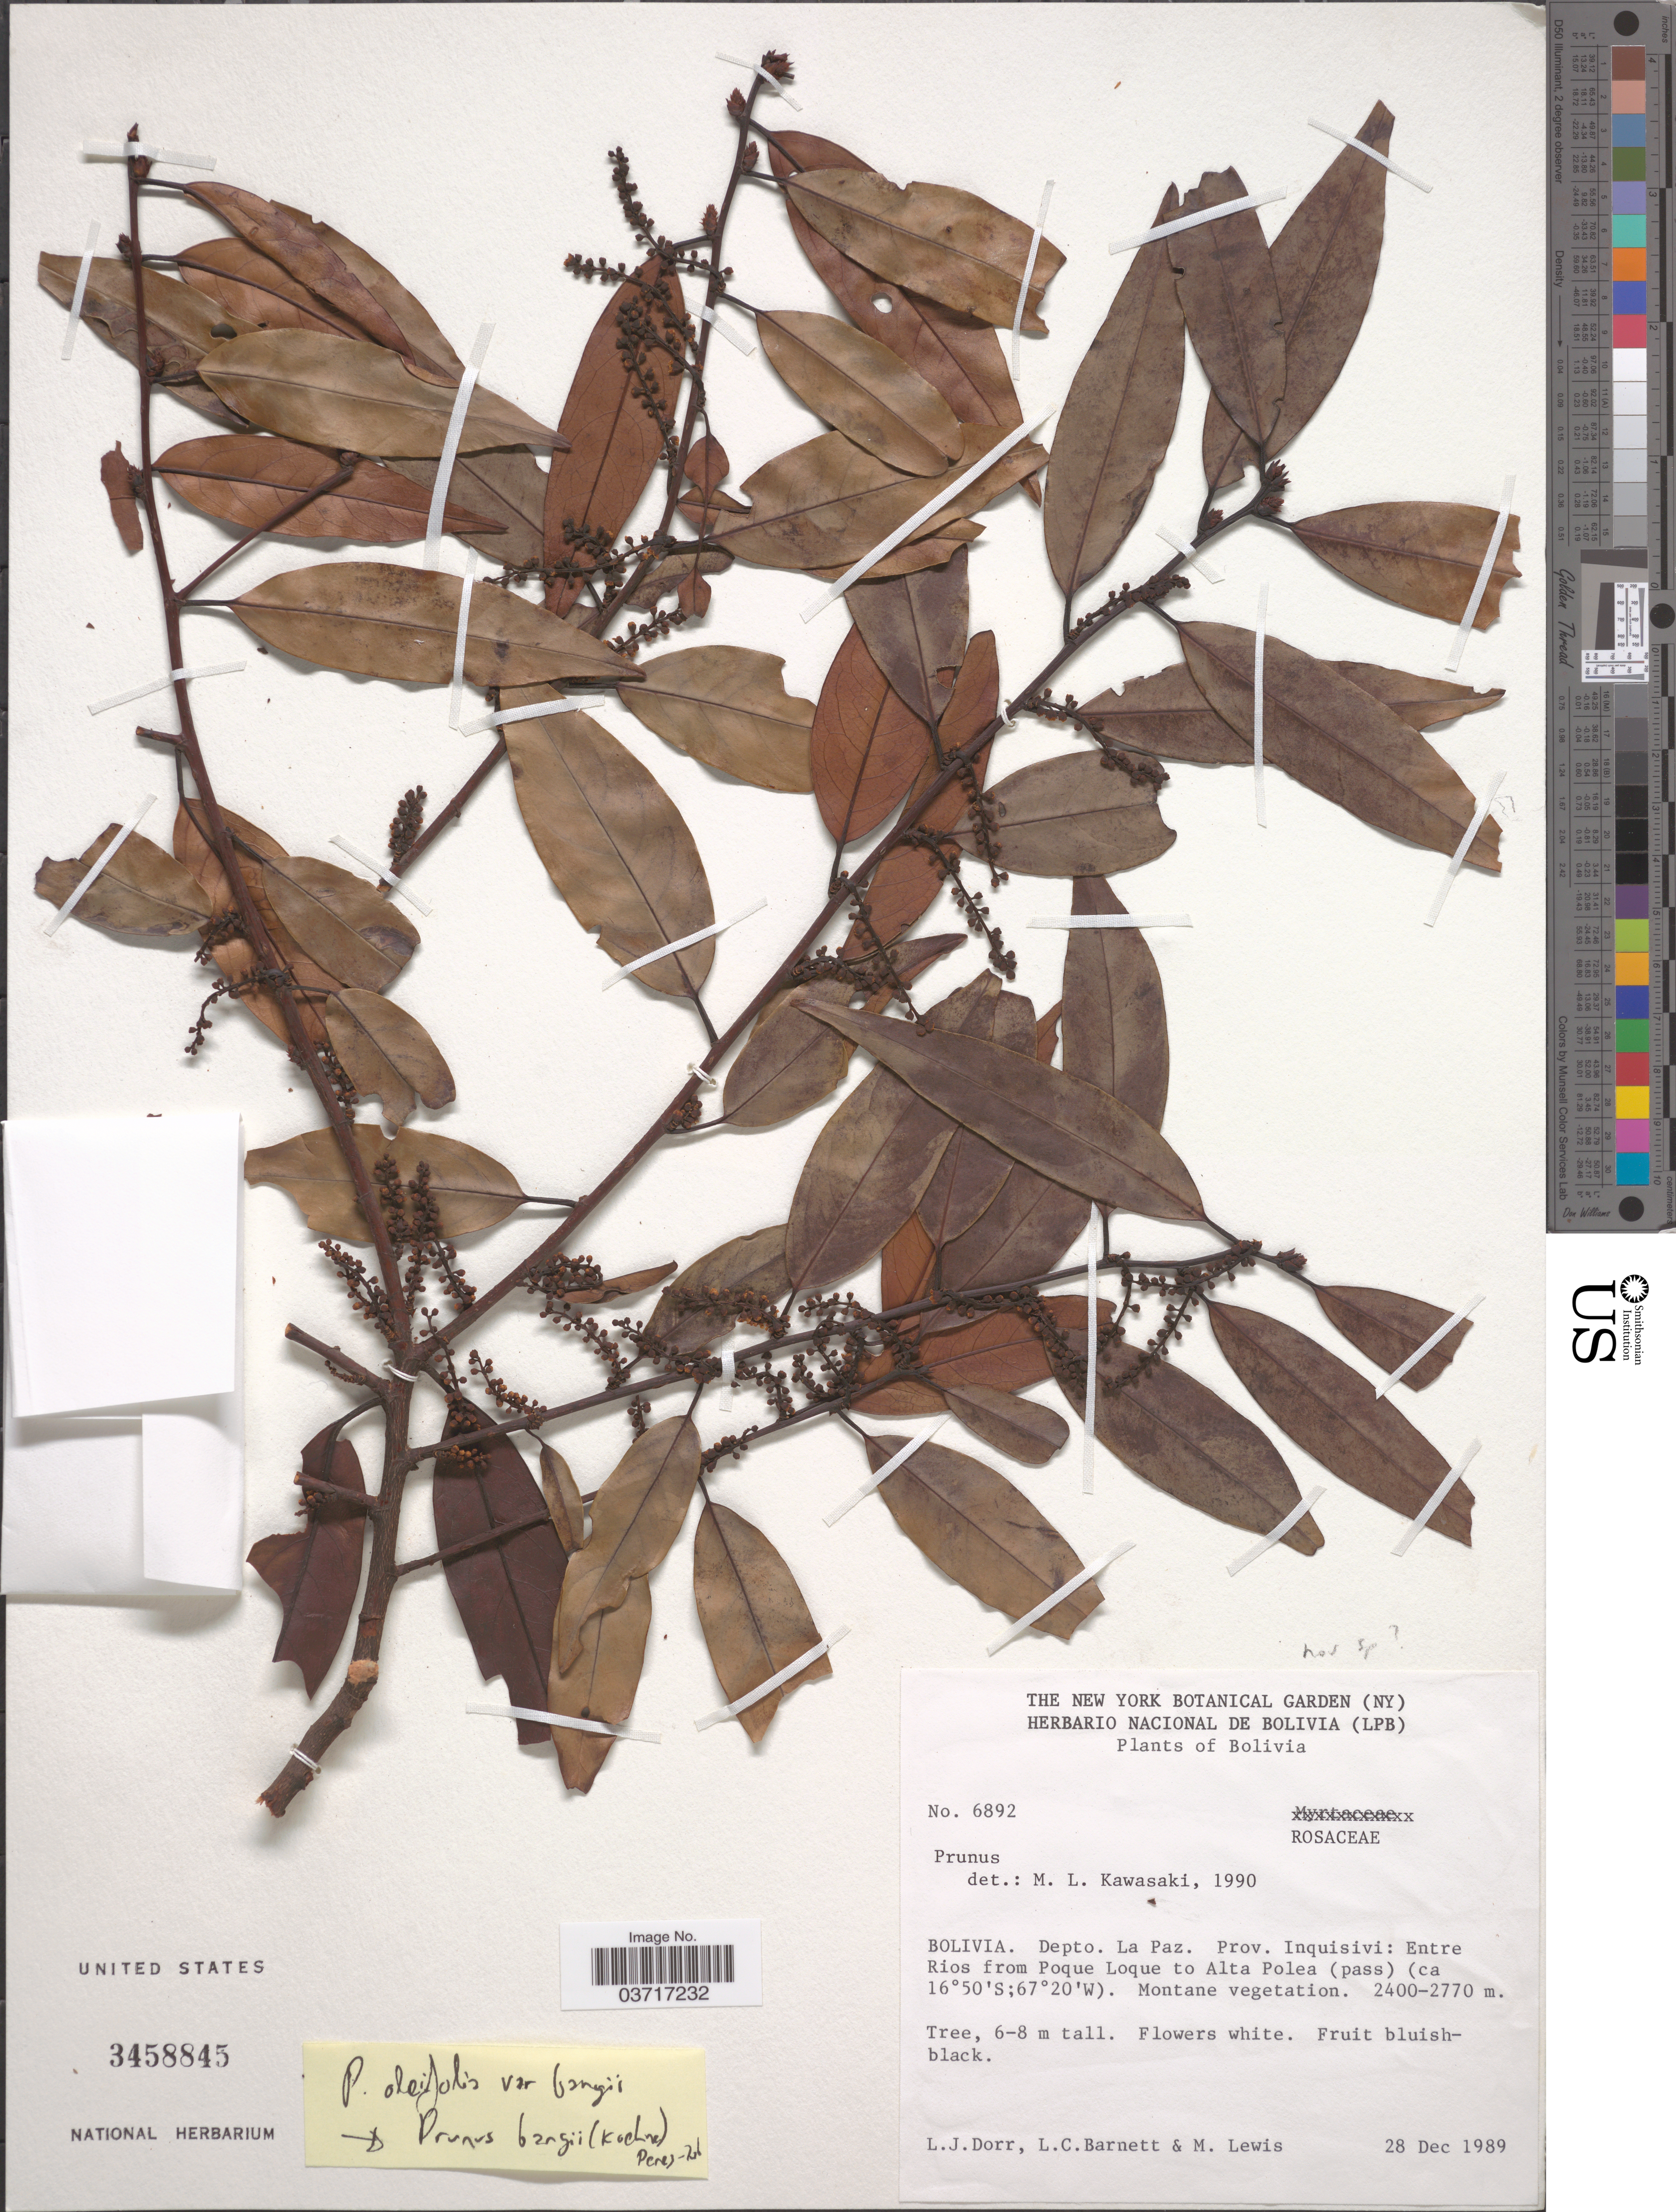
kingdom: Plantae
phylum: Tracheophyta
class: Magnoliopsida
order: Rosales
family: Rosaceae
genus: Prunus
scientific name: Prunus sp.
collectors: L. J. Dorr, L. C. Barnett & M. Lewis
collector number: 6892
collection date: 1989-12-28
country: Bolivia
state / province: La Paz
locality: Depto. La Paz. Prov. Inquisivi: Entre Rios from Poque Loque to Alta Polea (pass).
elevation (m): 2400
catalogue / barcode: US 3458845